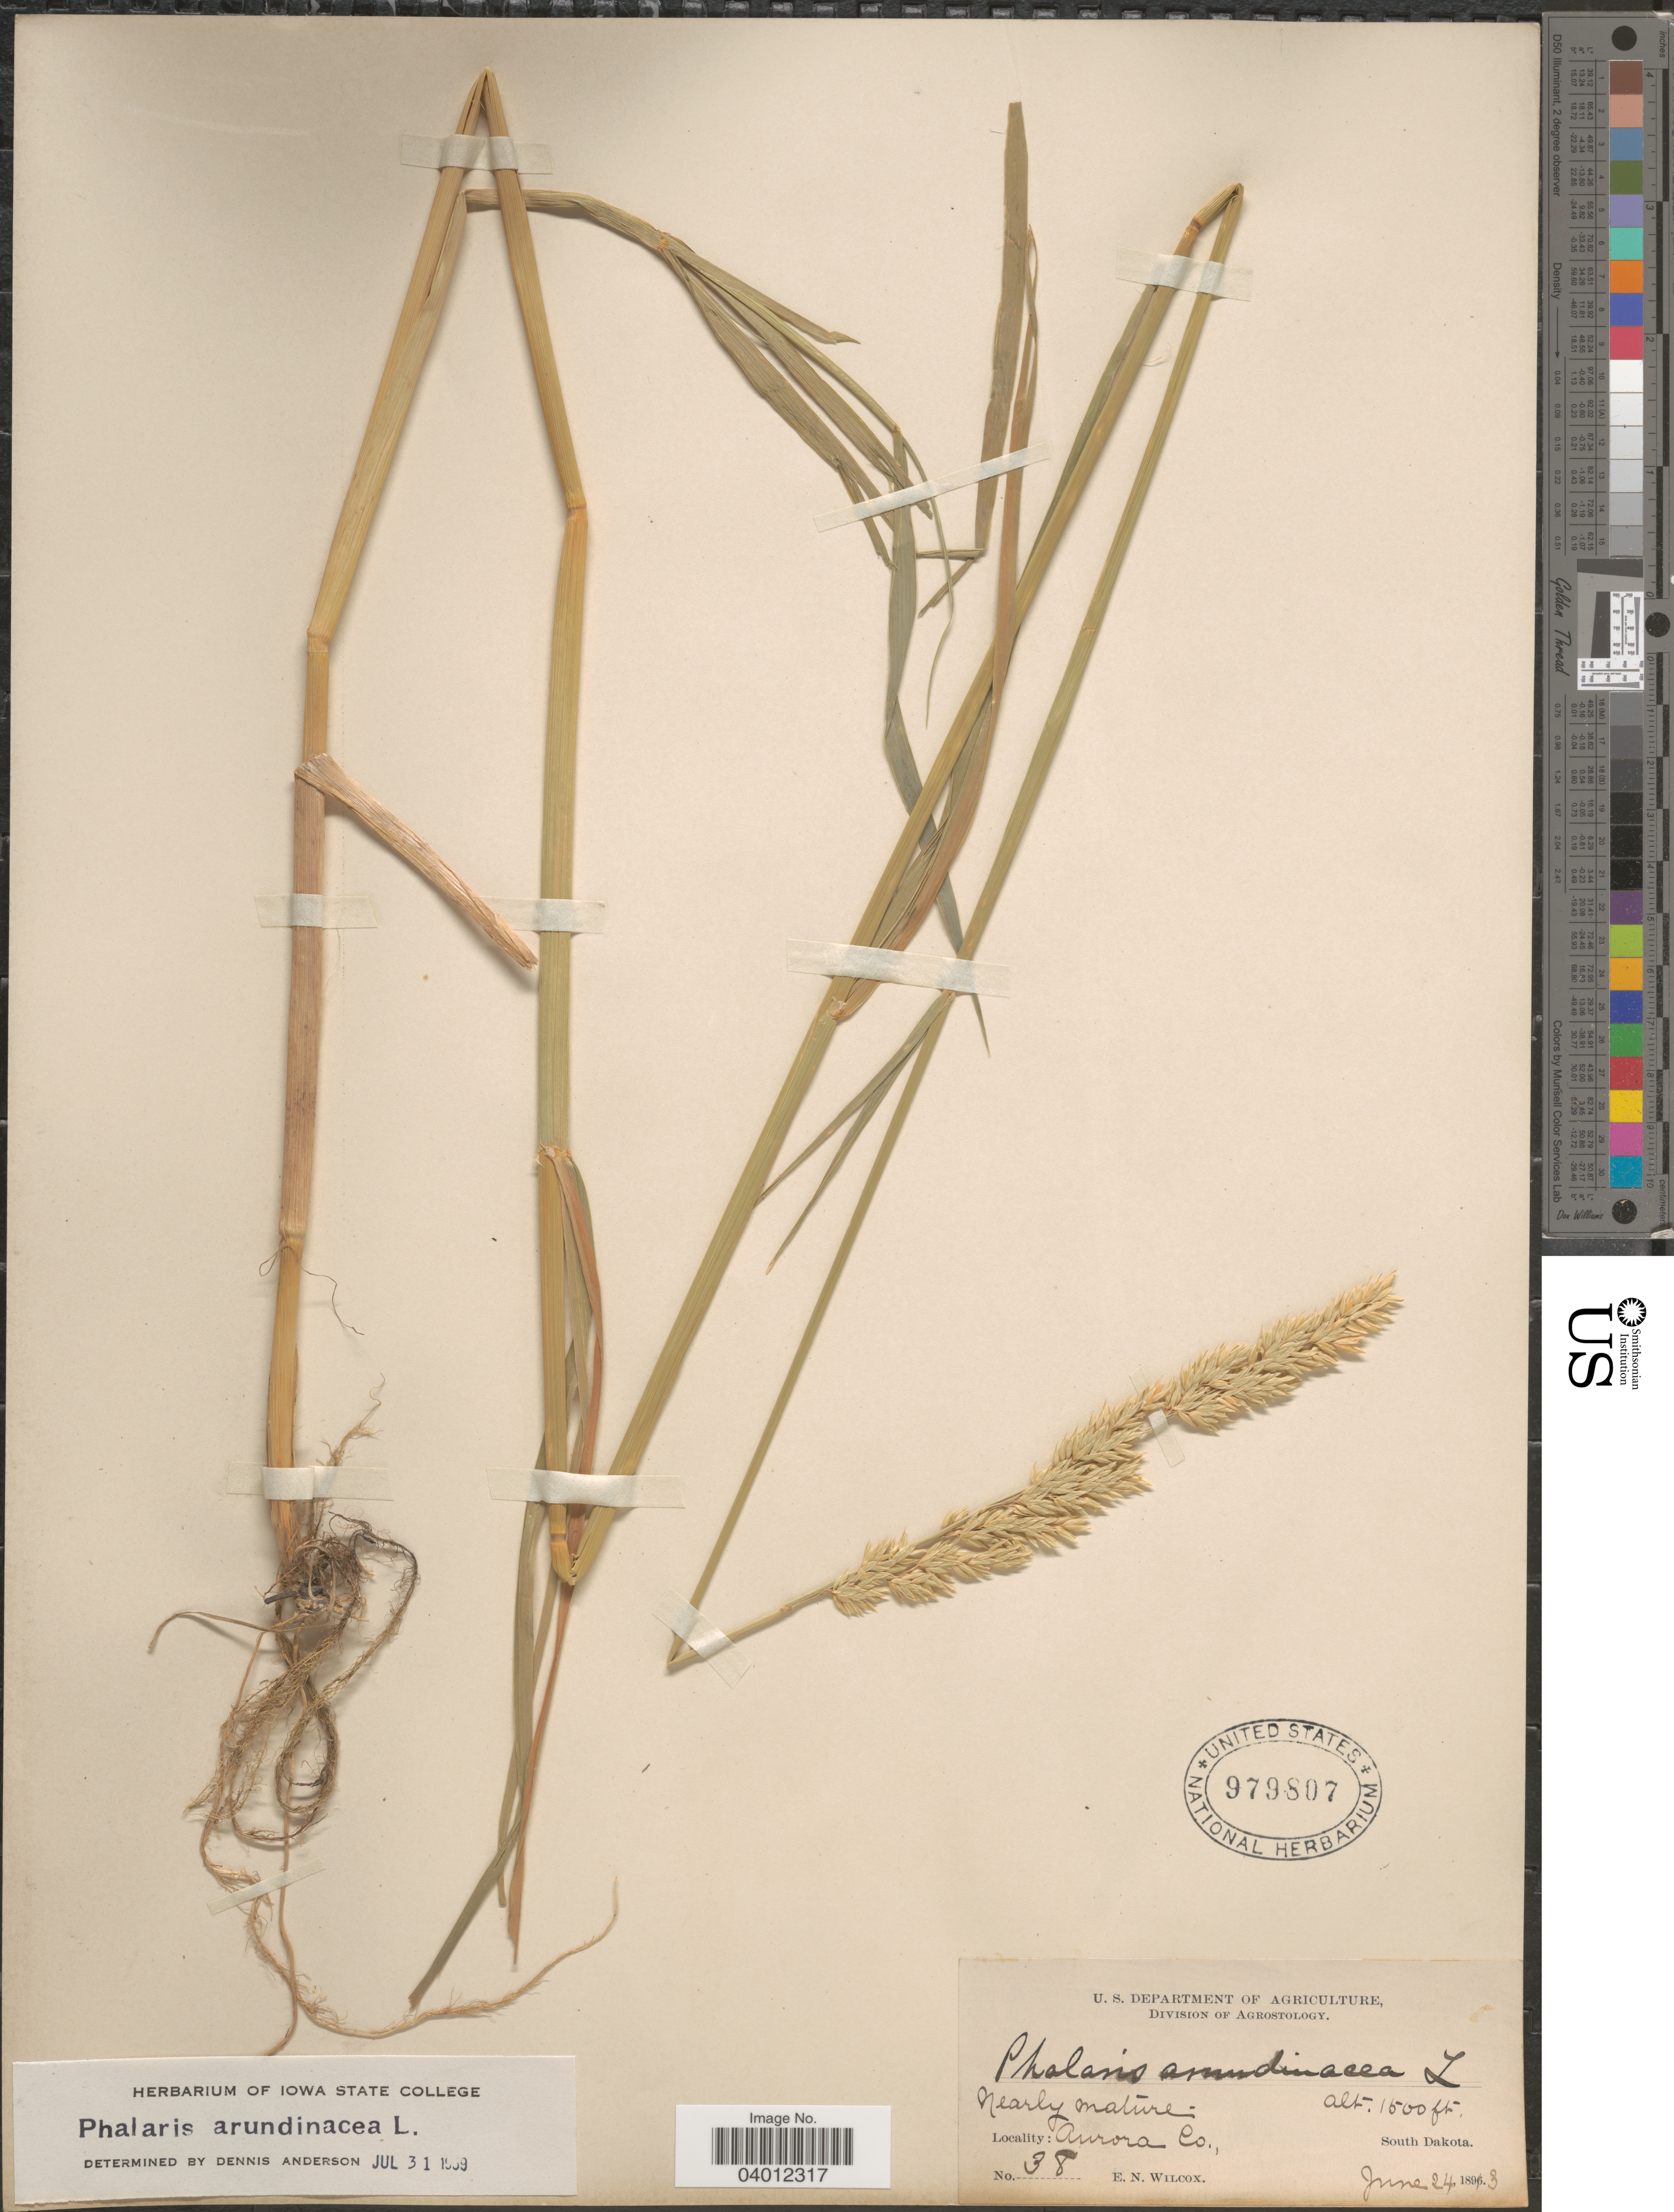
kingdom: Plantae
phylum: Tracheophyta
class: Liliopsida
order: Poales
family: Poaceae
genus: Phalaris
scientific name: Phalaris arundinacea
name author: L.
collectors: E. Wilcox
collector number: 38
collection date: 1893-06-24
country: United States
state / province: South Dakota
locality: Aurora Co.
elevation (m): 457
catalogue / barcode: US 979807